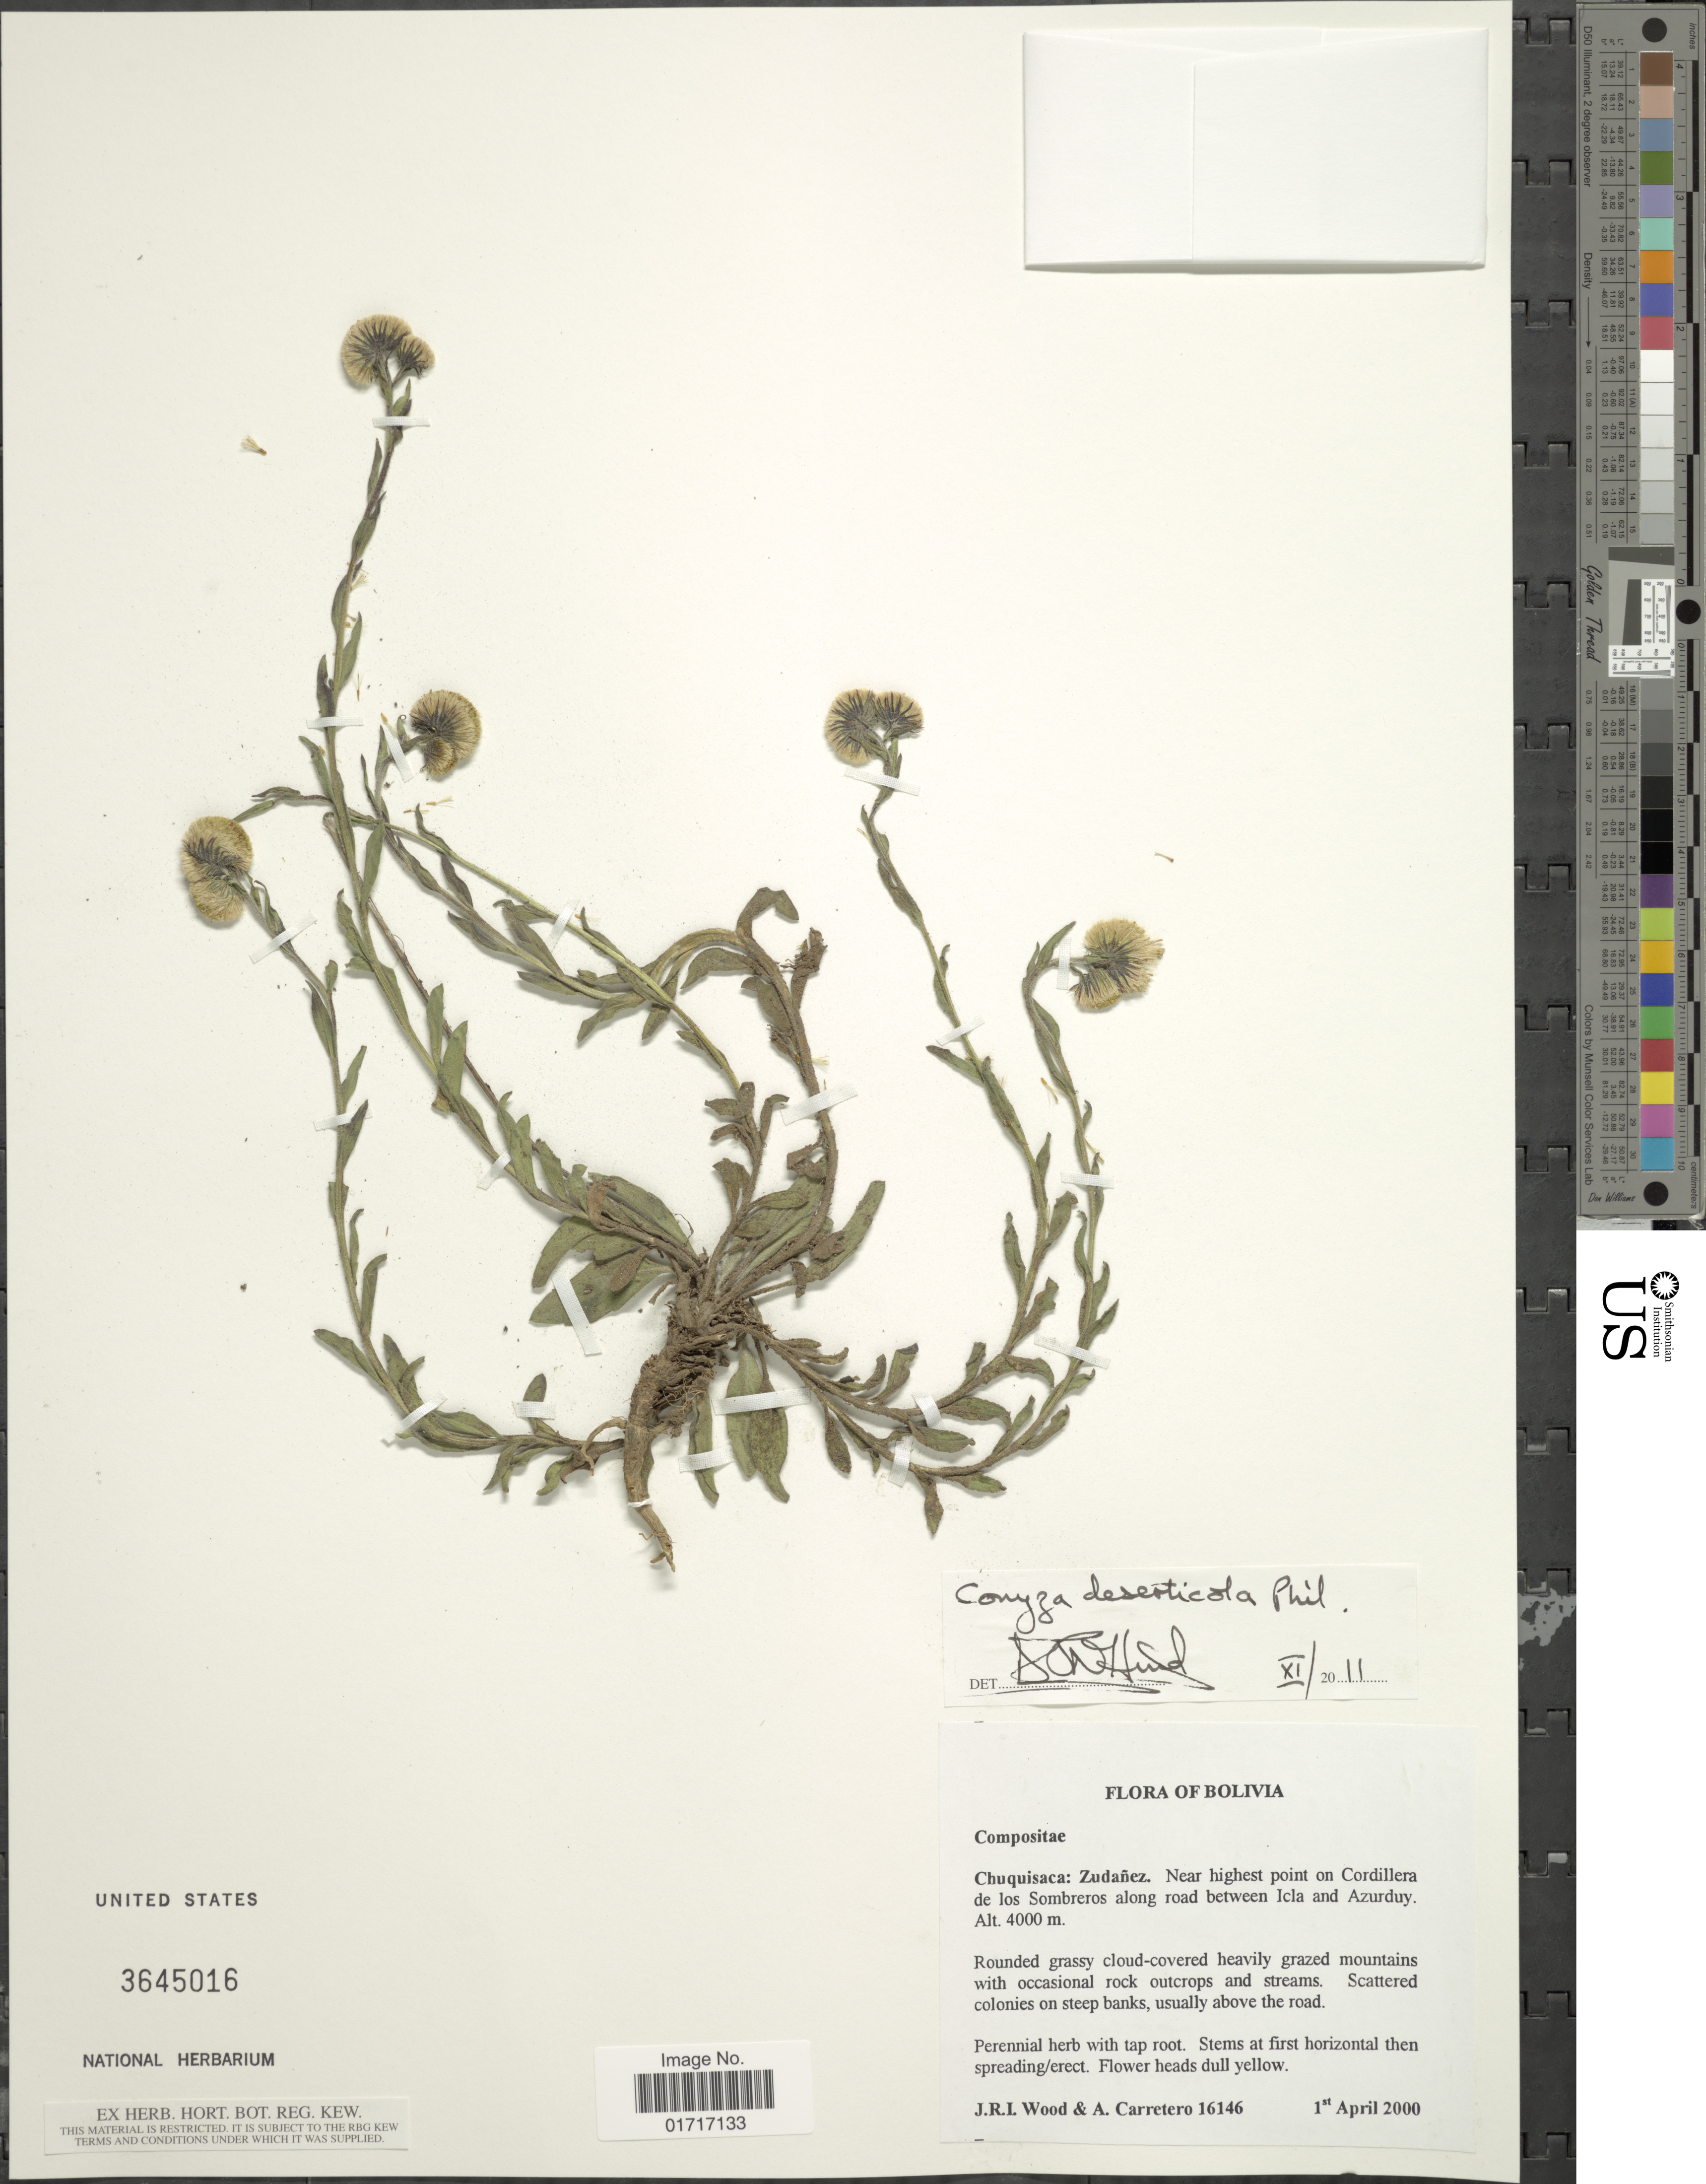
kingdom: Plantae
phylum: Tracheophyta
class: Magnoliopsida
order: Asterales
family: Asteraceae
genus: Conyza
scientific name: Conyza deserticola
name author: Phil.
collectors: J. R. I. Wood & A. Carretero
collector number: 16146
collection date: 2000-04-01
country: Bolivia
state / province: Chuquisaca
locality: Chuquisca: Zudanez. Near highest point on Cordillera de los Sombreros along road between Icla and Azurduy.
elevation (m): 4000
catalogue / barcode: US 3645016